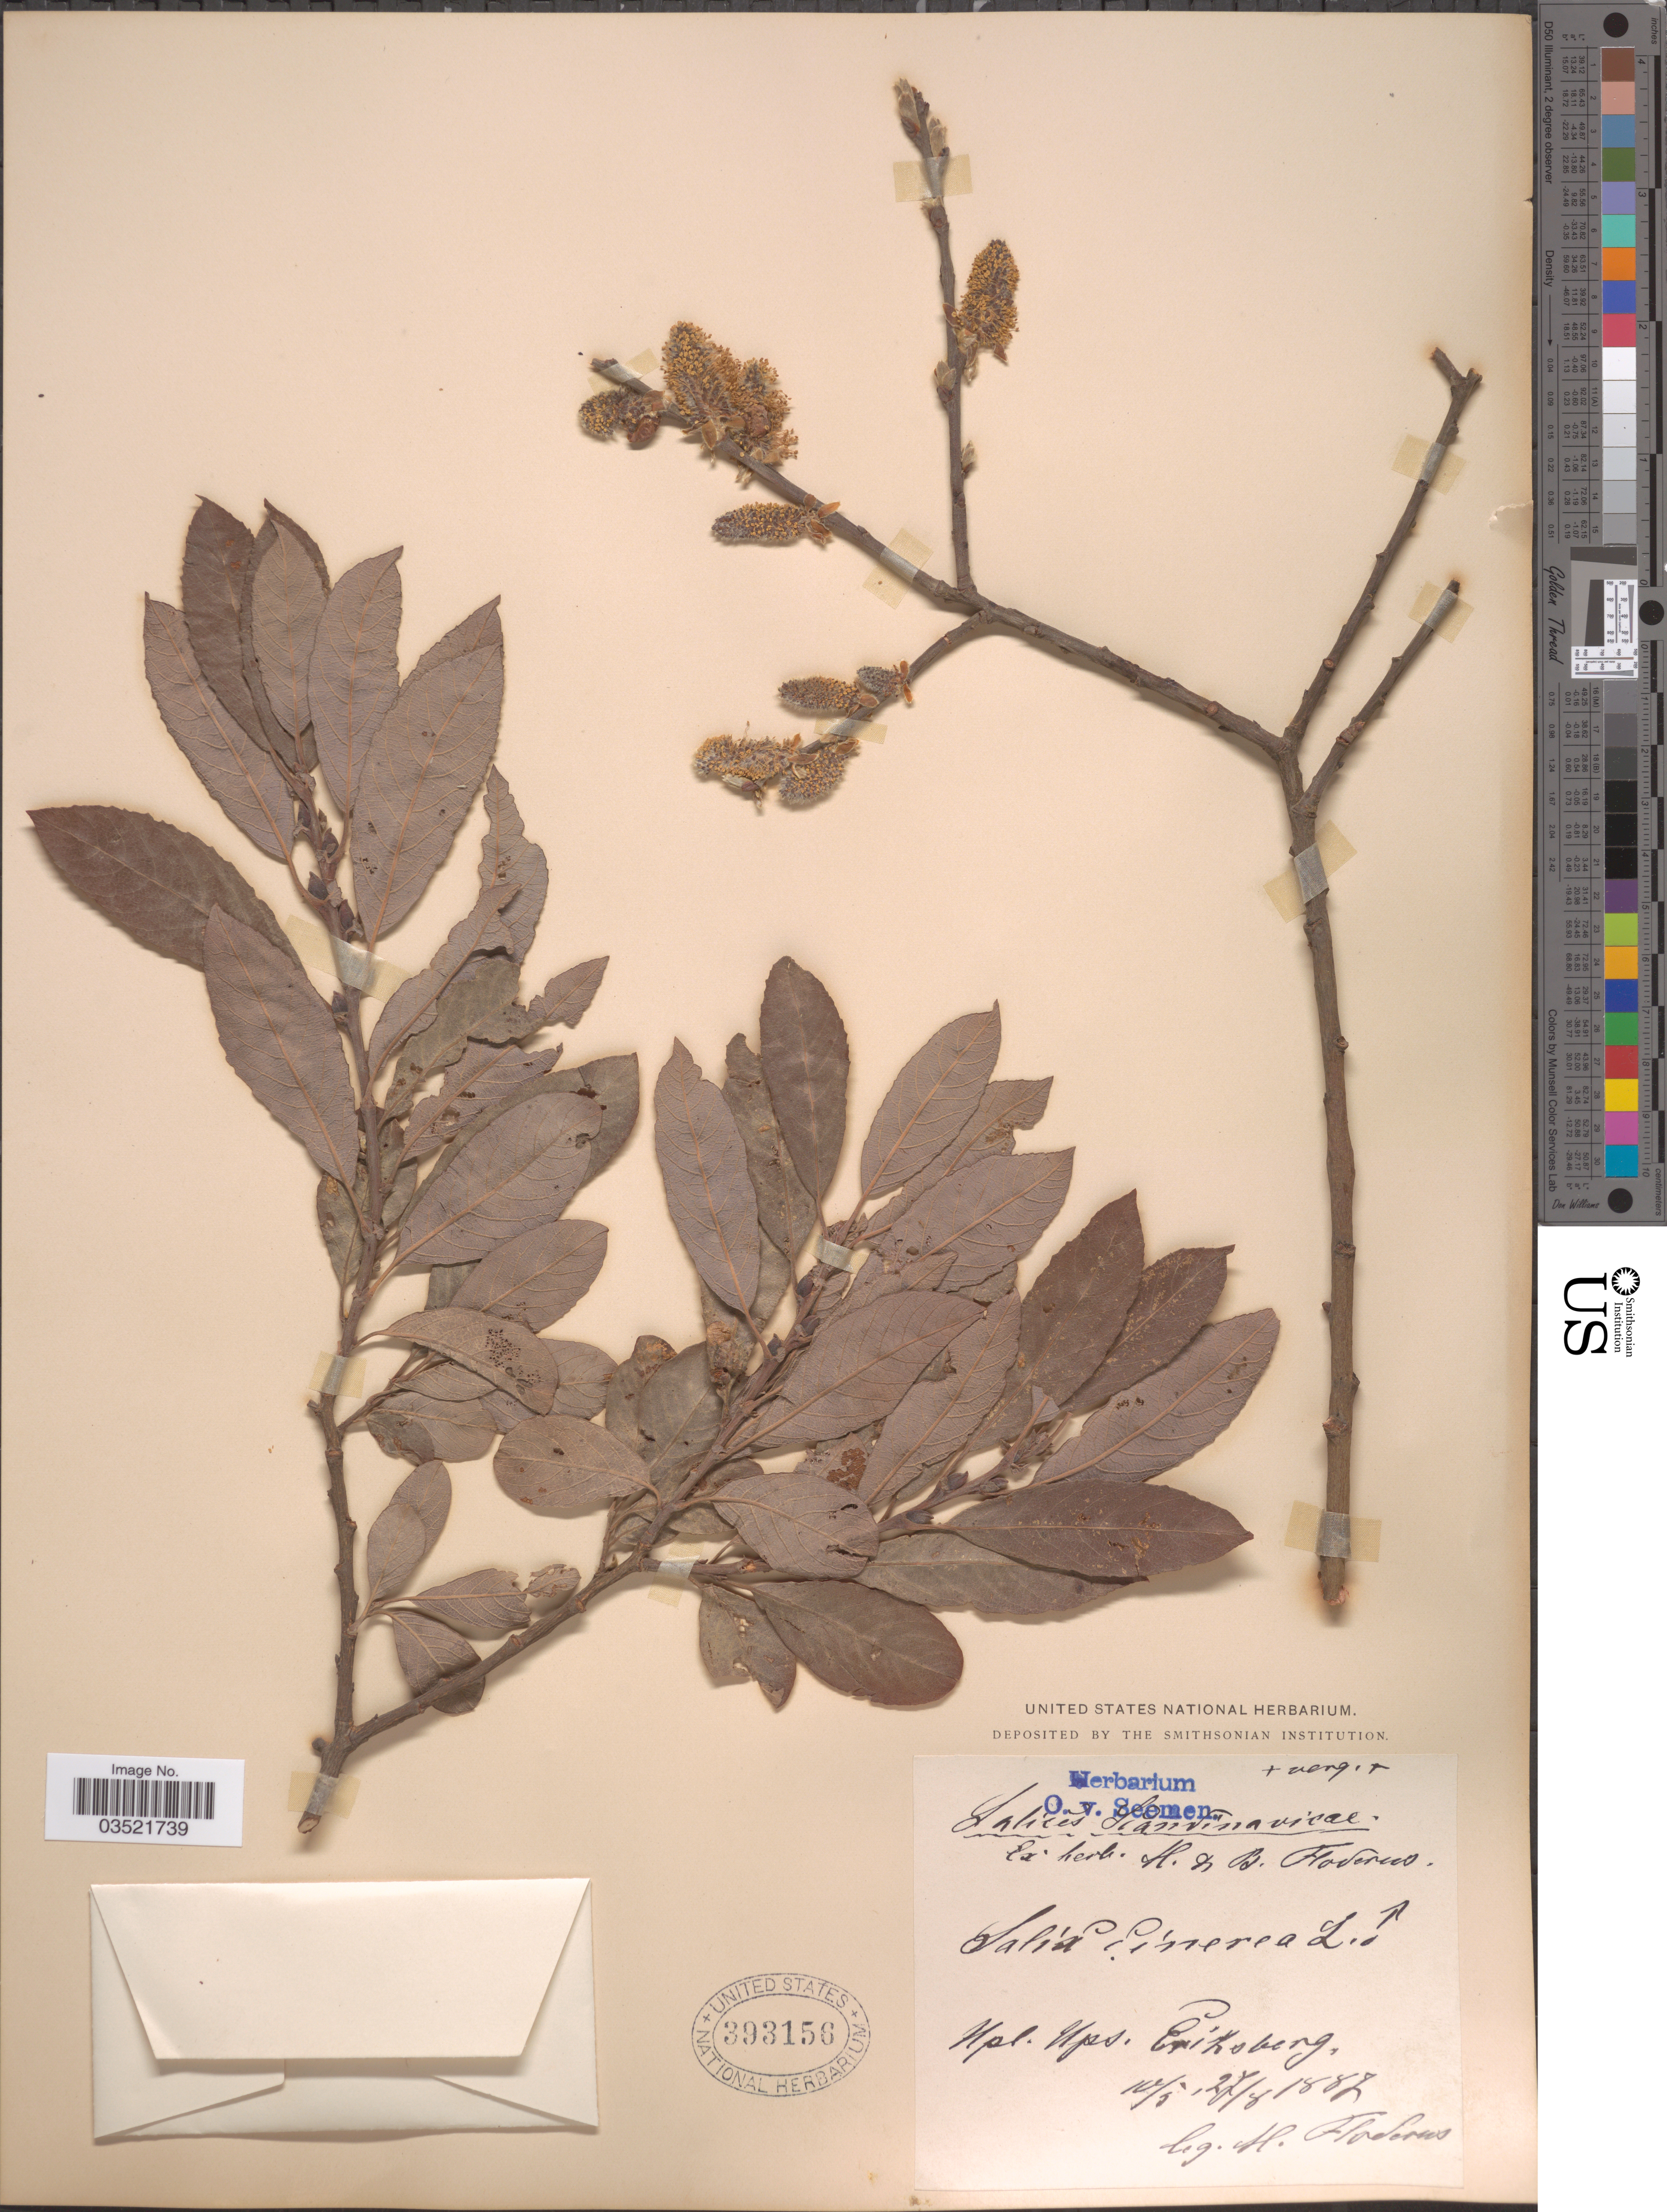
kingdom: Plantae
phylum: Tracheophyta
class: Magnoliopsida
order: Malpighiales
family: Salicaceae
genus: Salix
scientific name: Salix cinerea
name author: L.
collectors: H. Floderus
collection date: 1882-05-10/1882-08-27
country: Sweden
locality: Upl. Ups. Eriksberg.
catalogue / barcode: US 393156